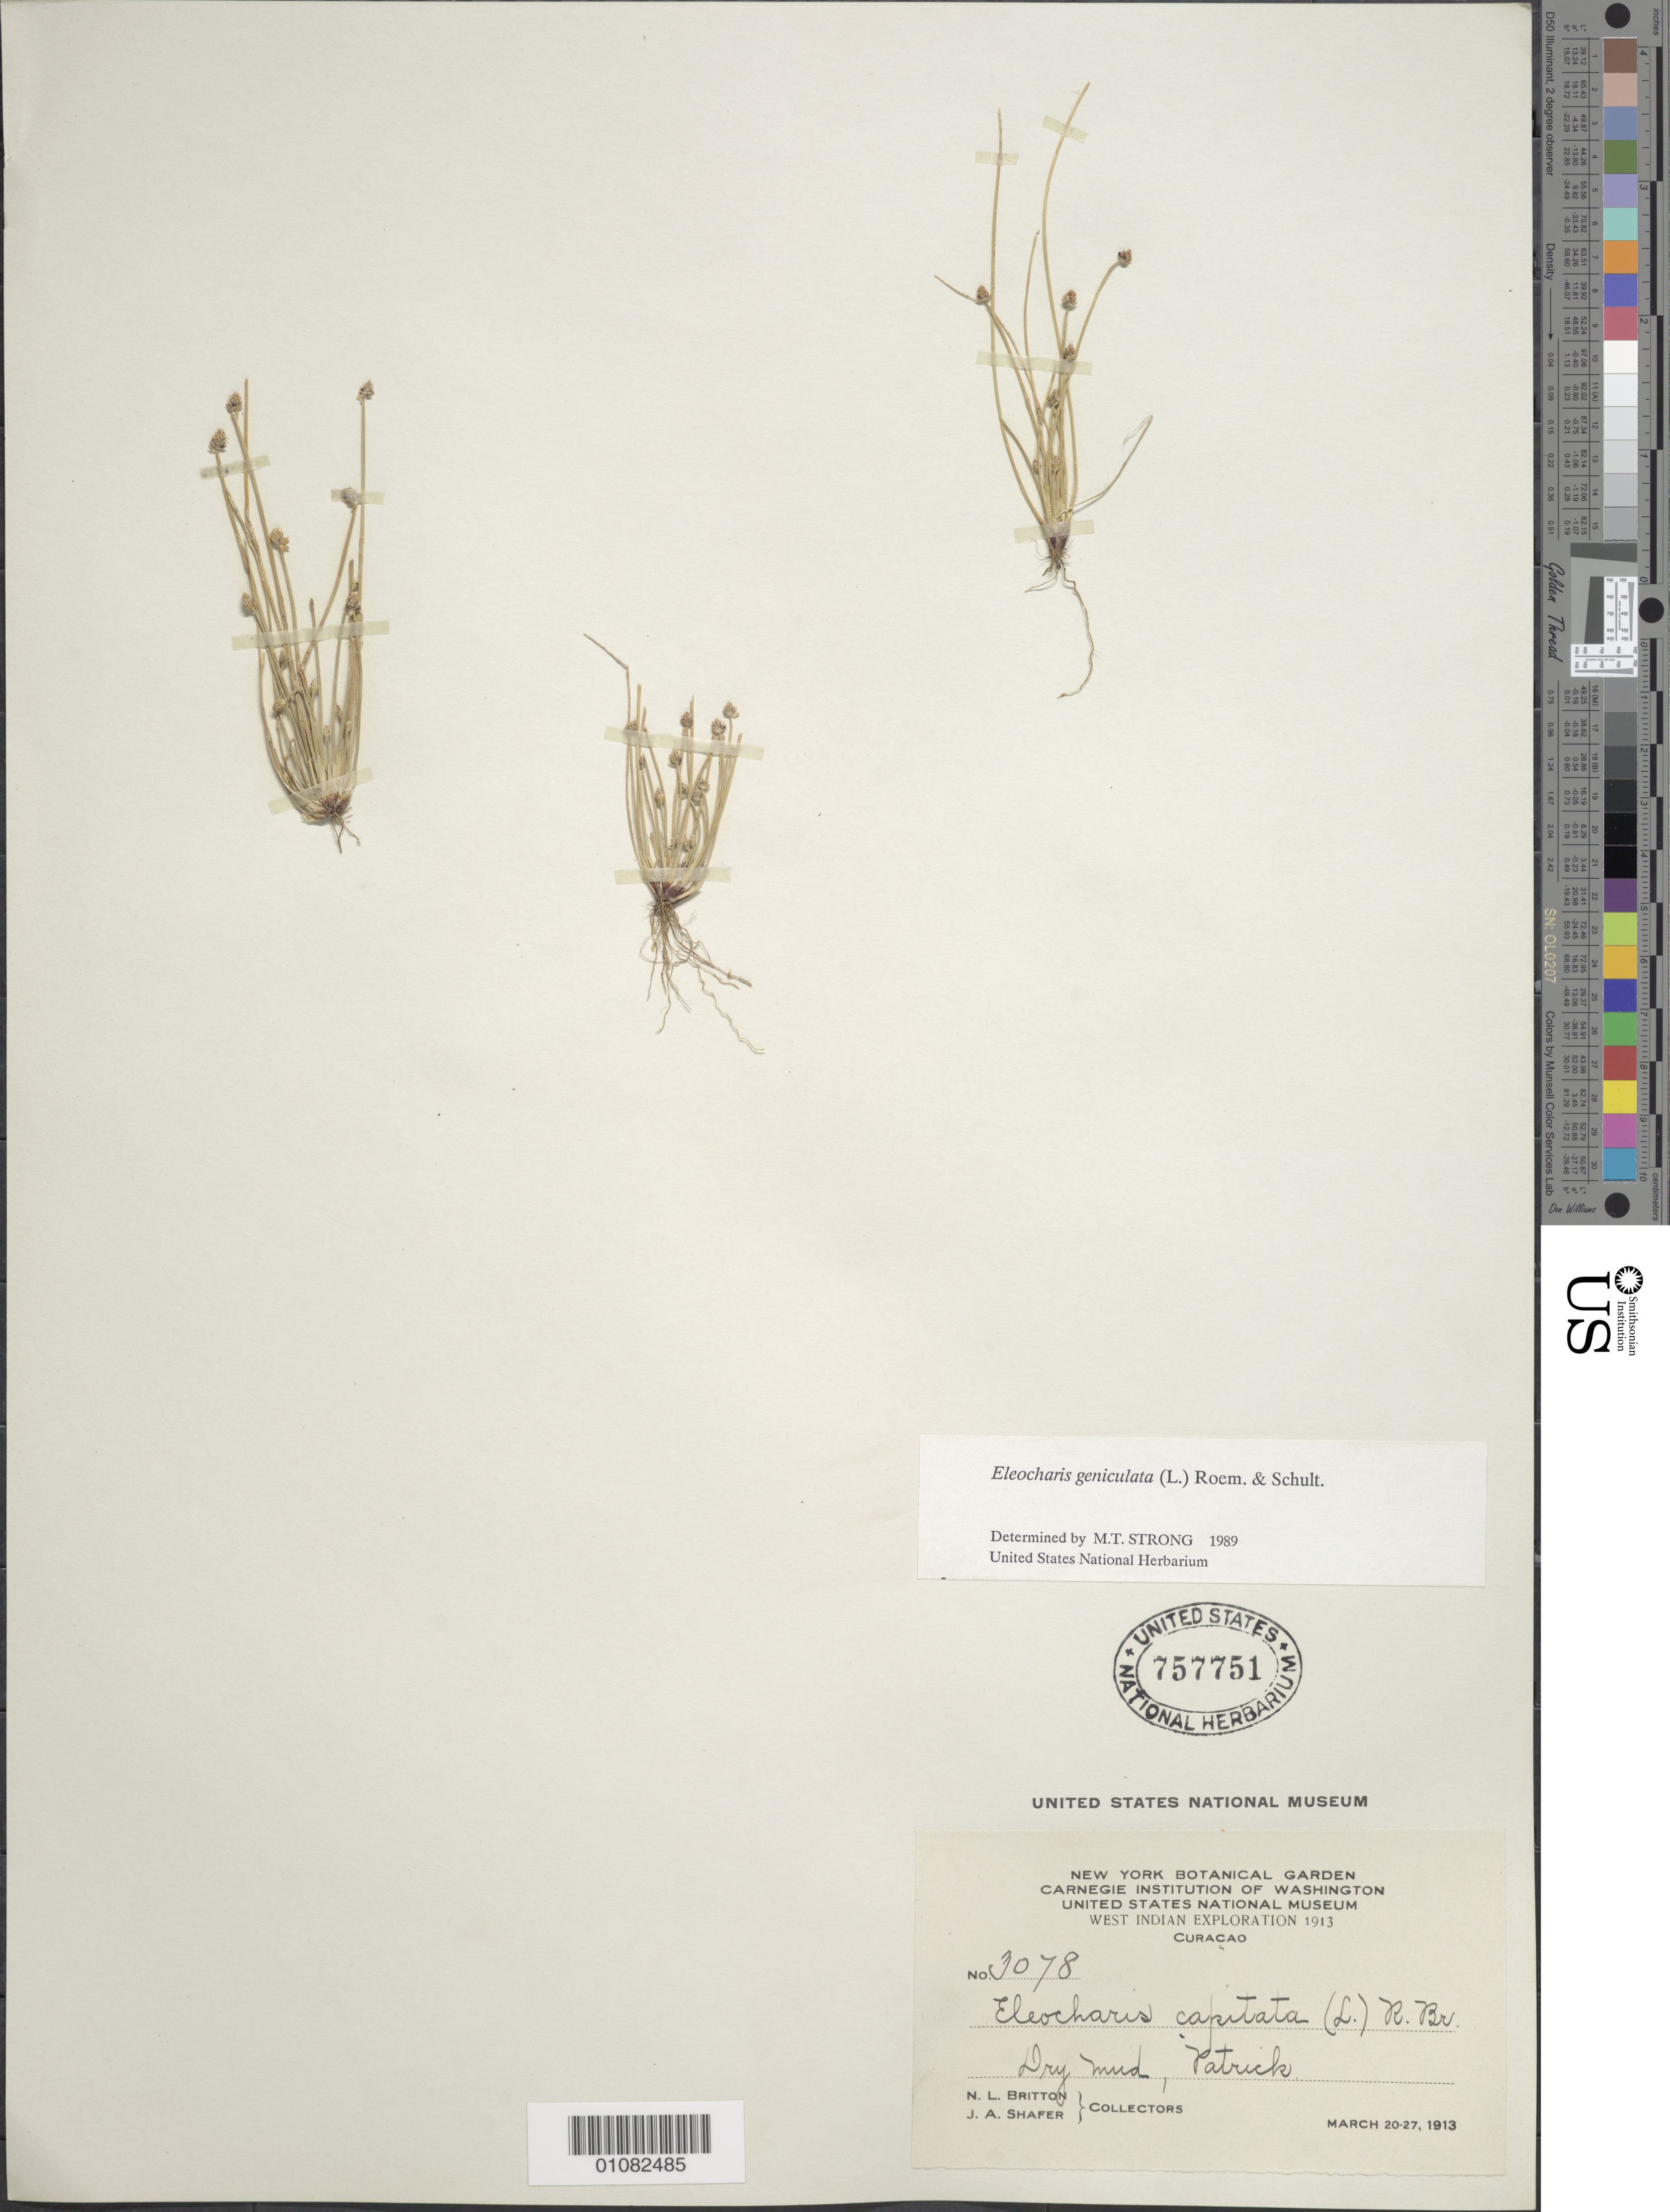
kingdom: Plantae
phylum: Tracheophyta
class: Liliopsida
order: Poales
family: Cyperaceae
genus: Eleocharis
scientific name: Eleocharis geniculata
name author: (L.) Roem. & Schult.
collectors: N. Britton & J. A. Shafer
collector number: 3078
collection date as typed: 20 Mar 1913 to 27 Mar 1913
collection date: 1913-03-20/1913-03-27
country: Curaçao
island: Curaçao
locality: Patrick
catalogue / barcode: US 757751